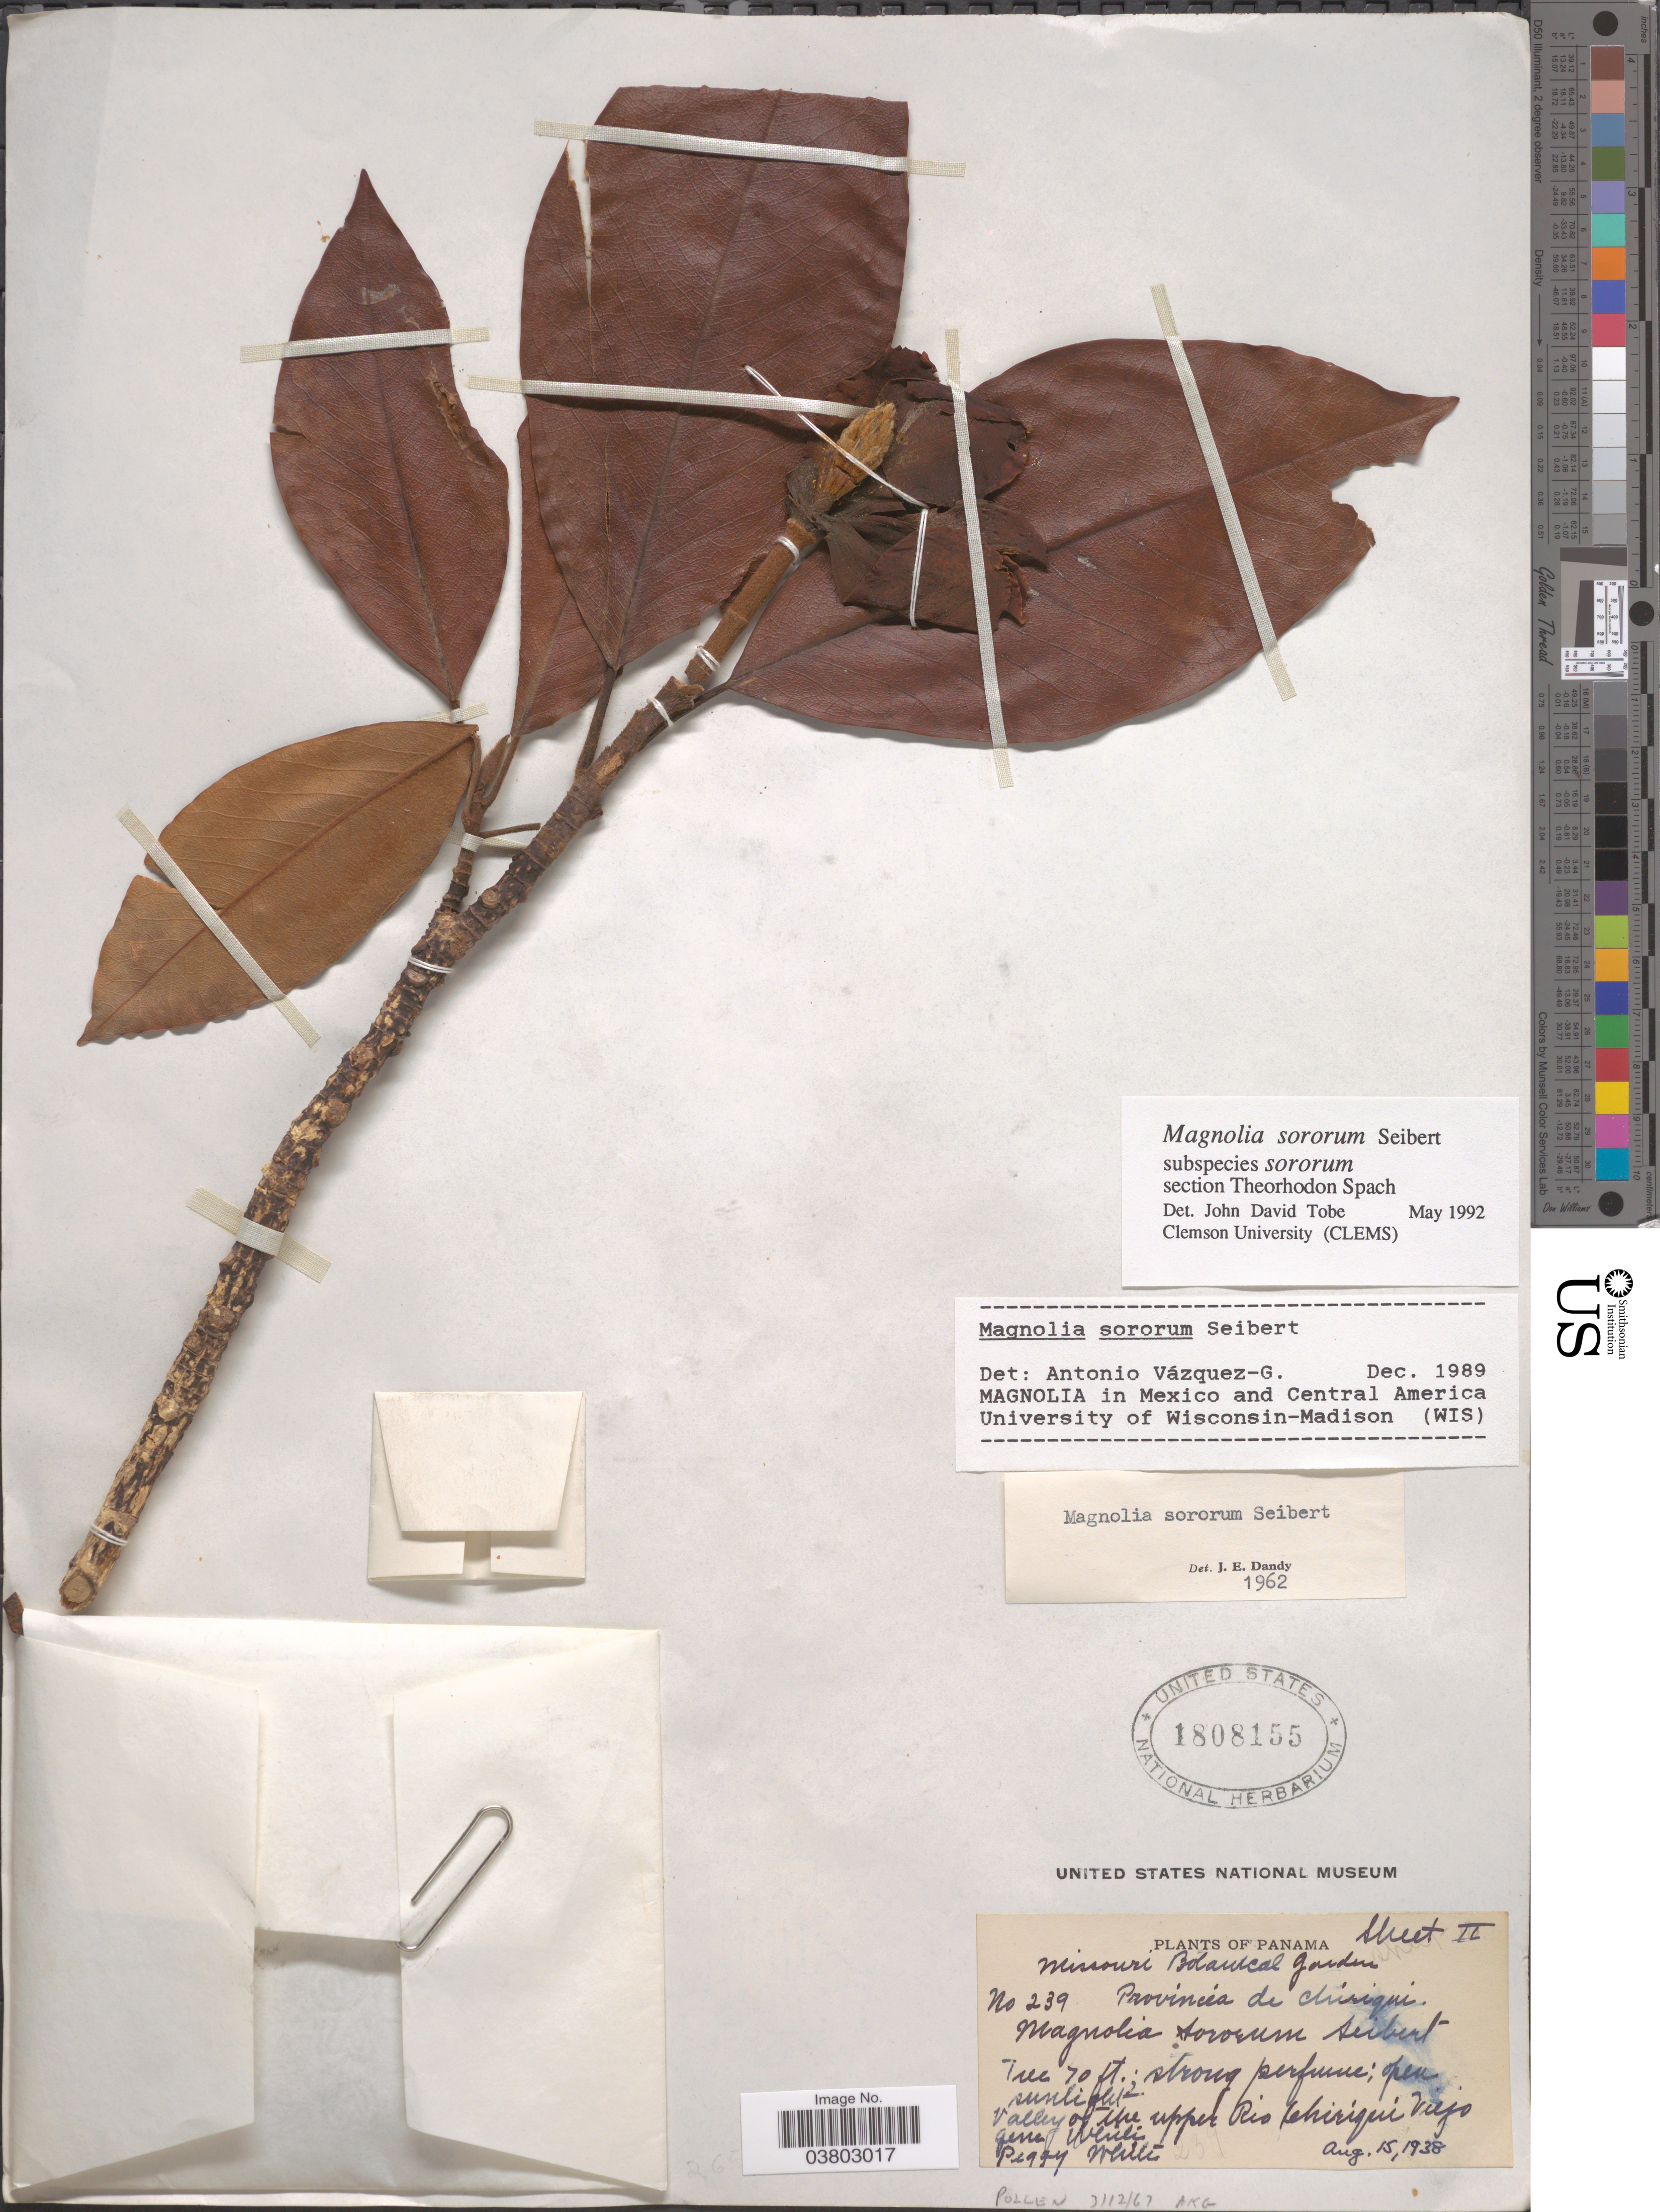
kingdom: Plantae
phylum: Tracheophyta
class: Magnoliopsida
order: Magnoliales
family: Magnoliaceae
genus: Magnolia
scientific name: Magnolia sororum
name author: Seibert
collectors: P. White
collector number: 239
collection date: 1938-08-15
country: Panama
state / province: Chiriqui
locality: Valley of the upper Rio Chiriqui Viejo.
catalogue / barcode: US 1808155